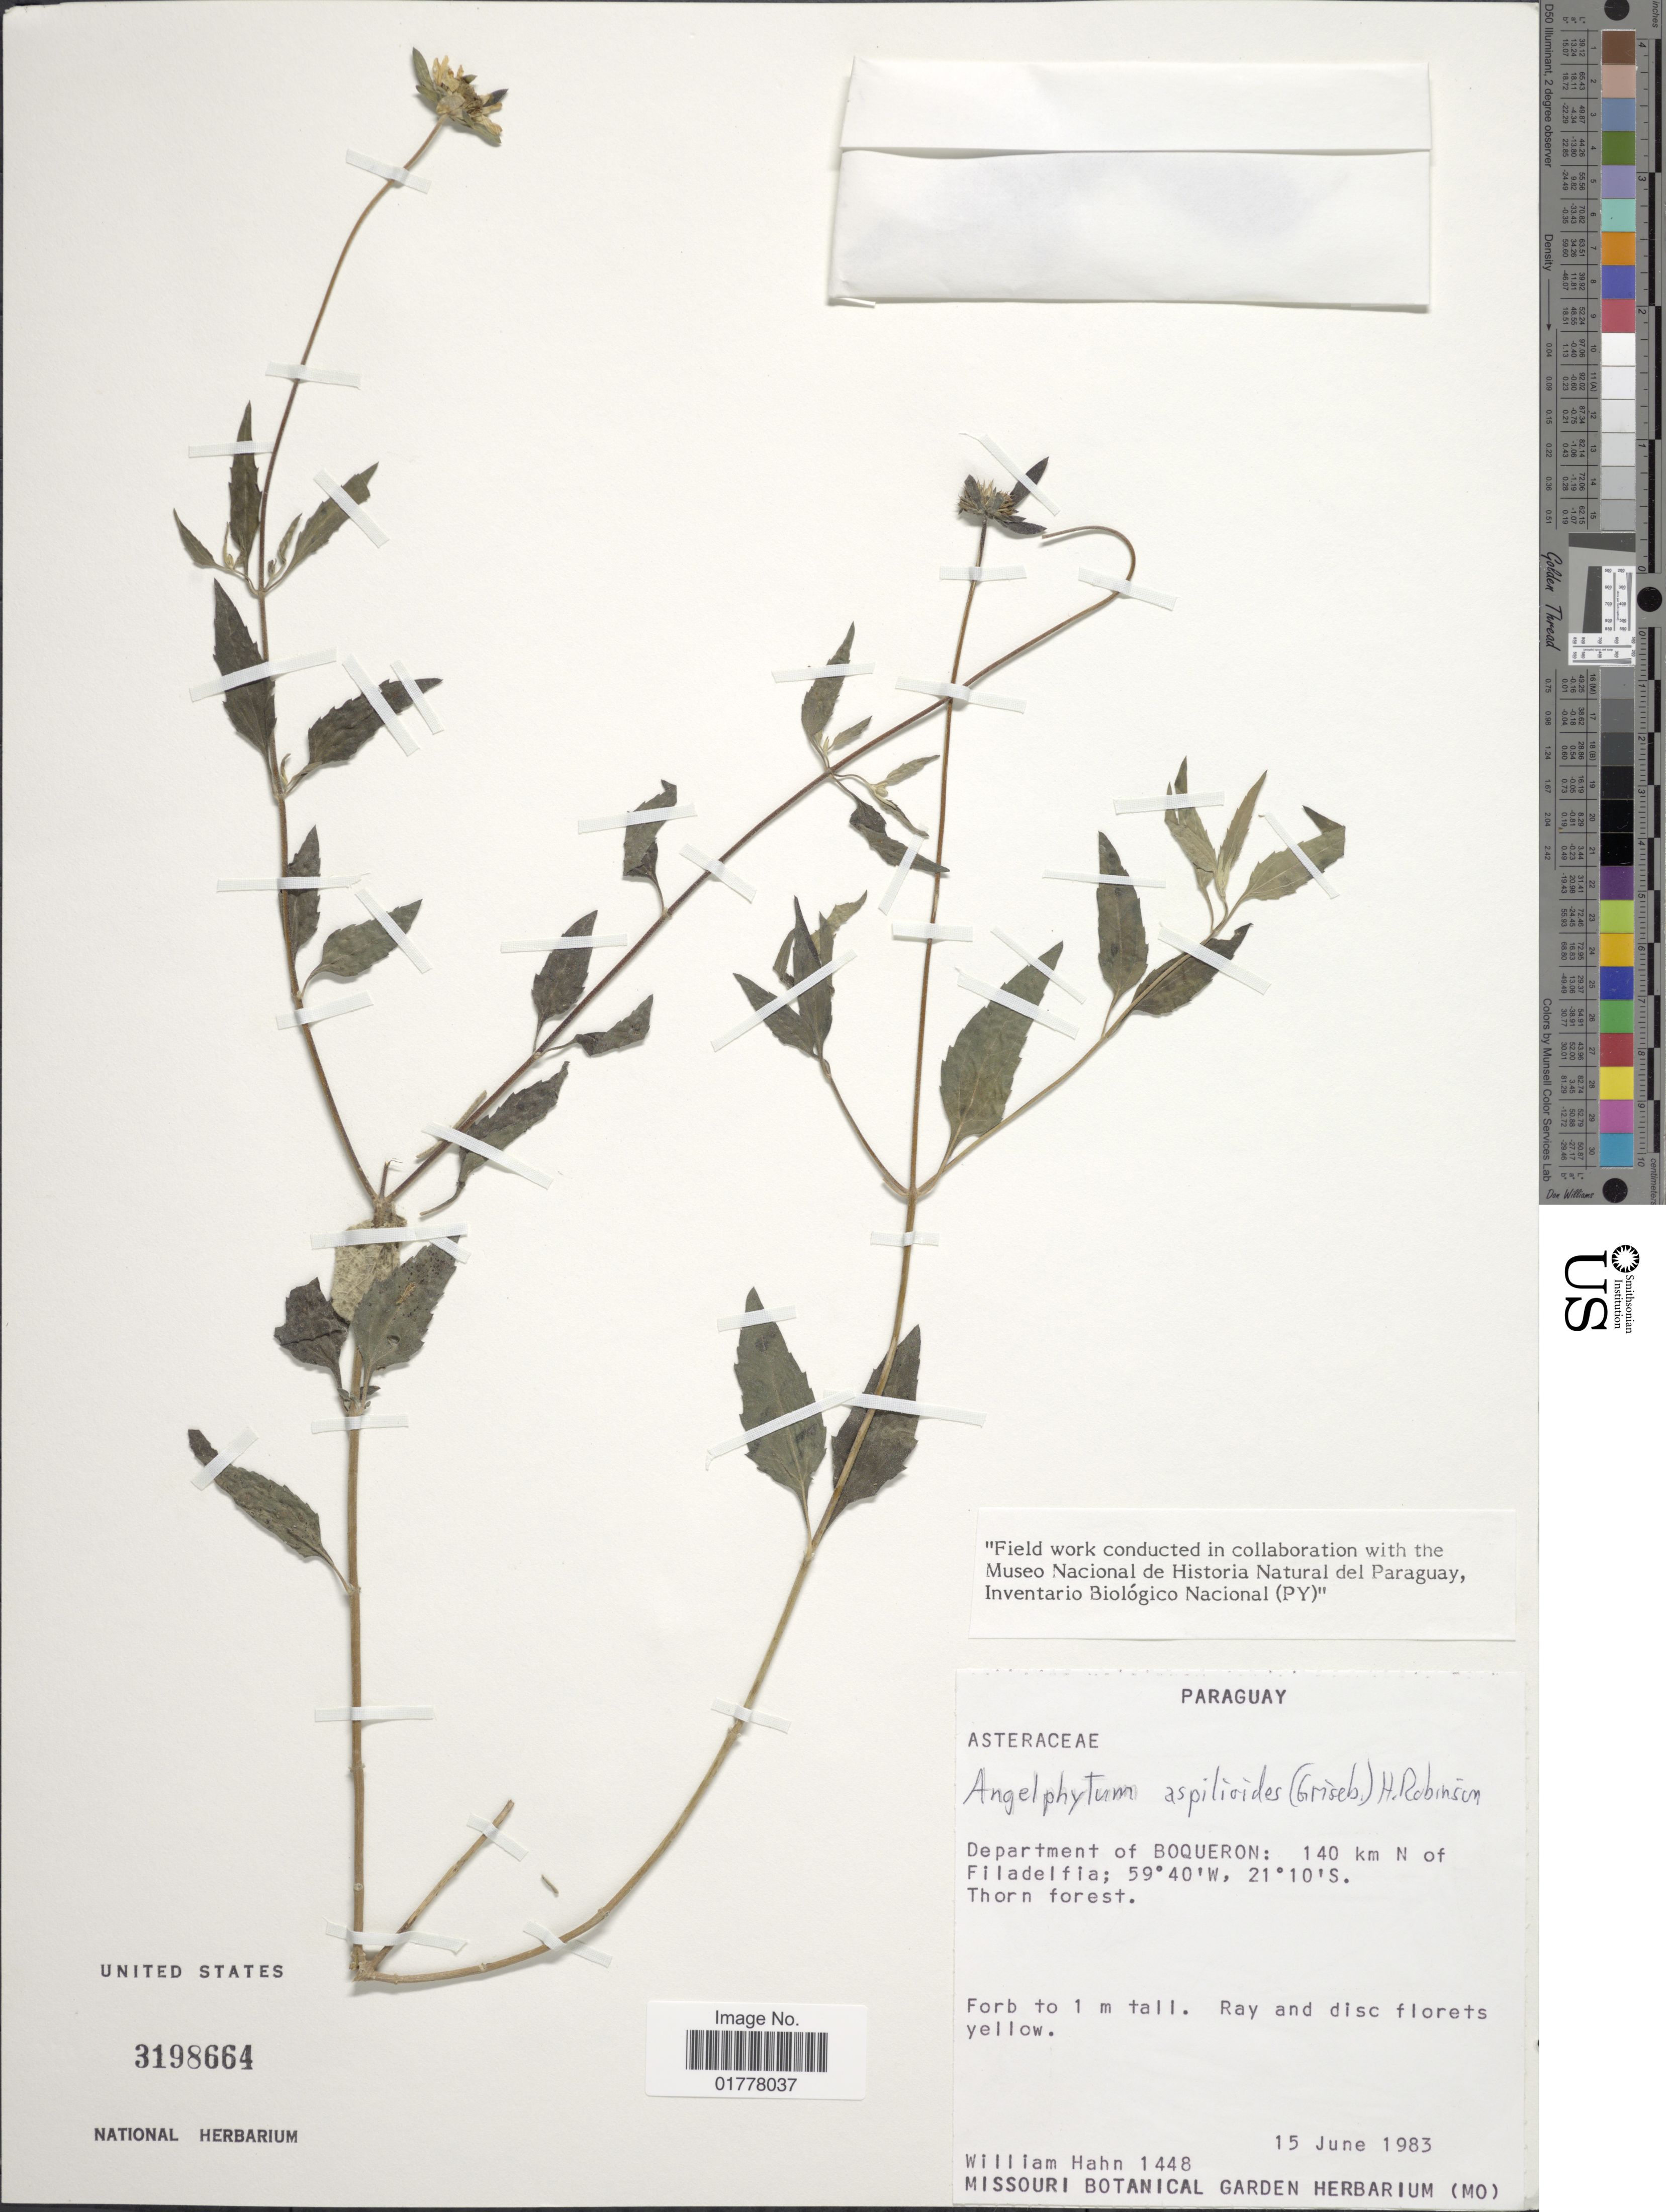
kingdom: Plantae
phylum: Tracheophyta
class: Magnoliopsida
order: Asterales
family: Asteraceae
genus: Angelphytum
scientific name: Angelphytum aspilioides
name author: (Griseb.) H. Rob.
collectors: W. Hahn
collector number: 1448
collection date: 1983-06-15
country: Paraguay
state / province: Boqueron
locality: Department of Boqueron: 140 km N of Filadelfia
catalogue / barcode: US 3198664